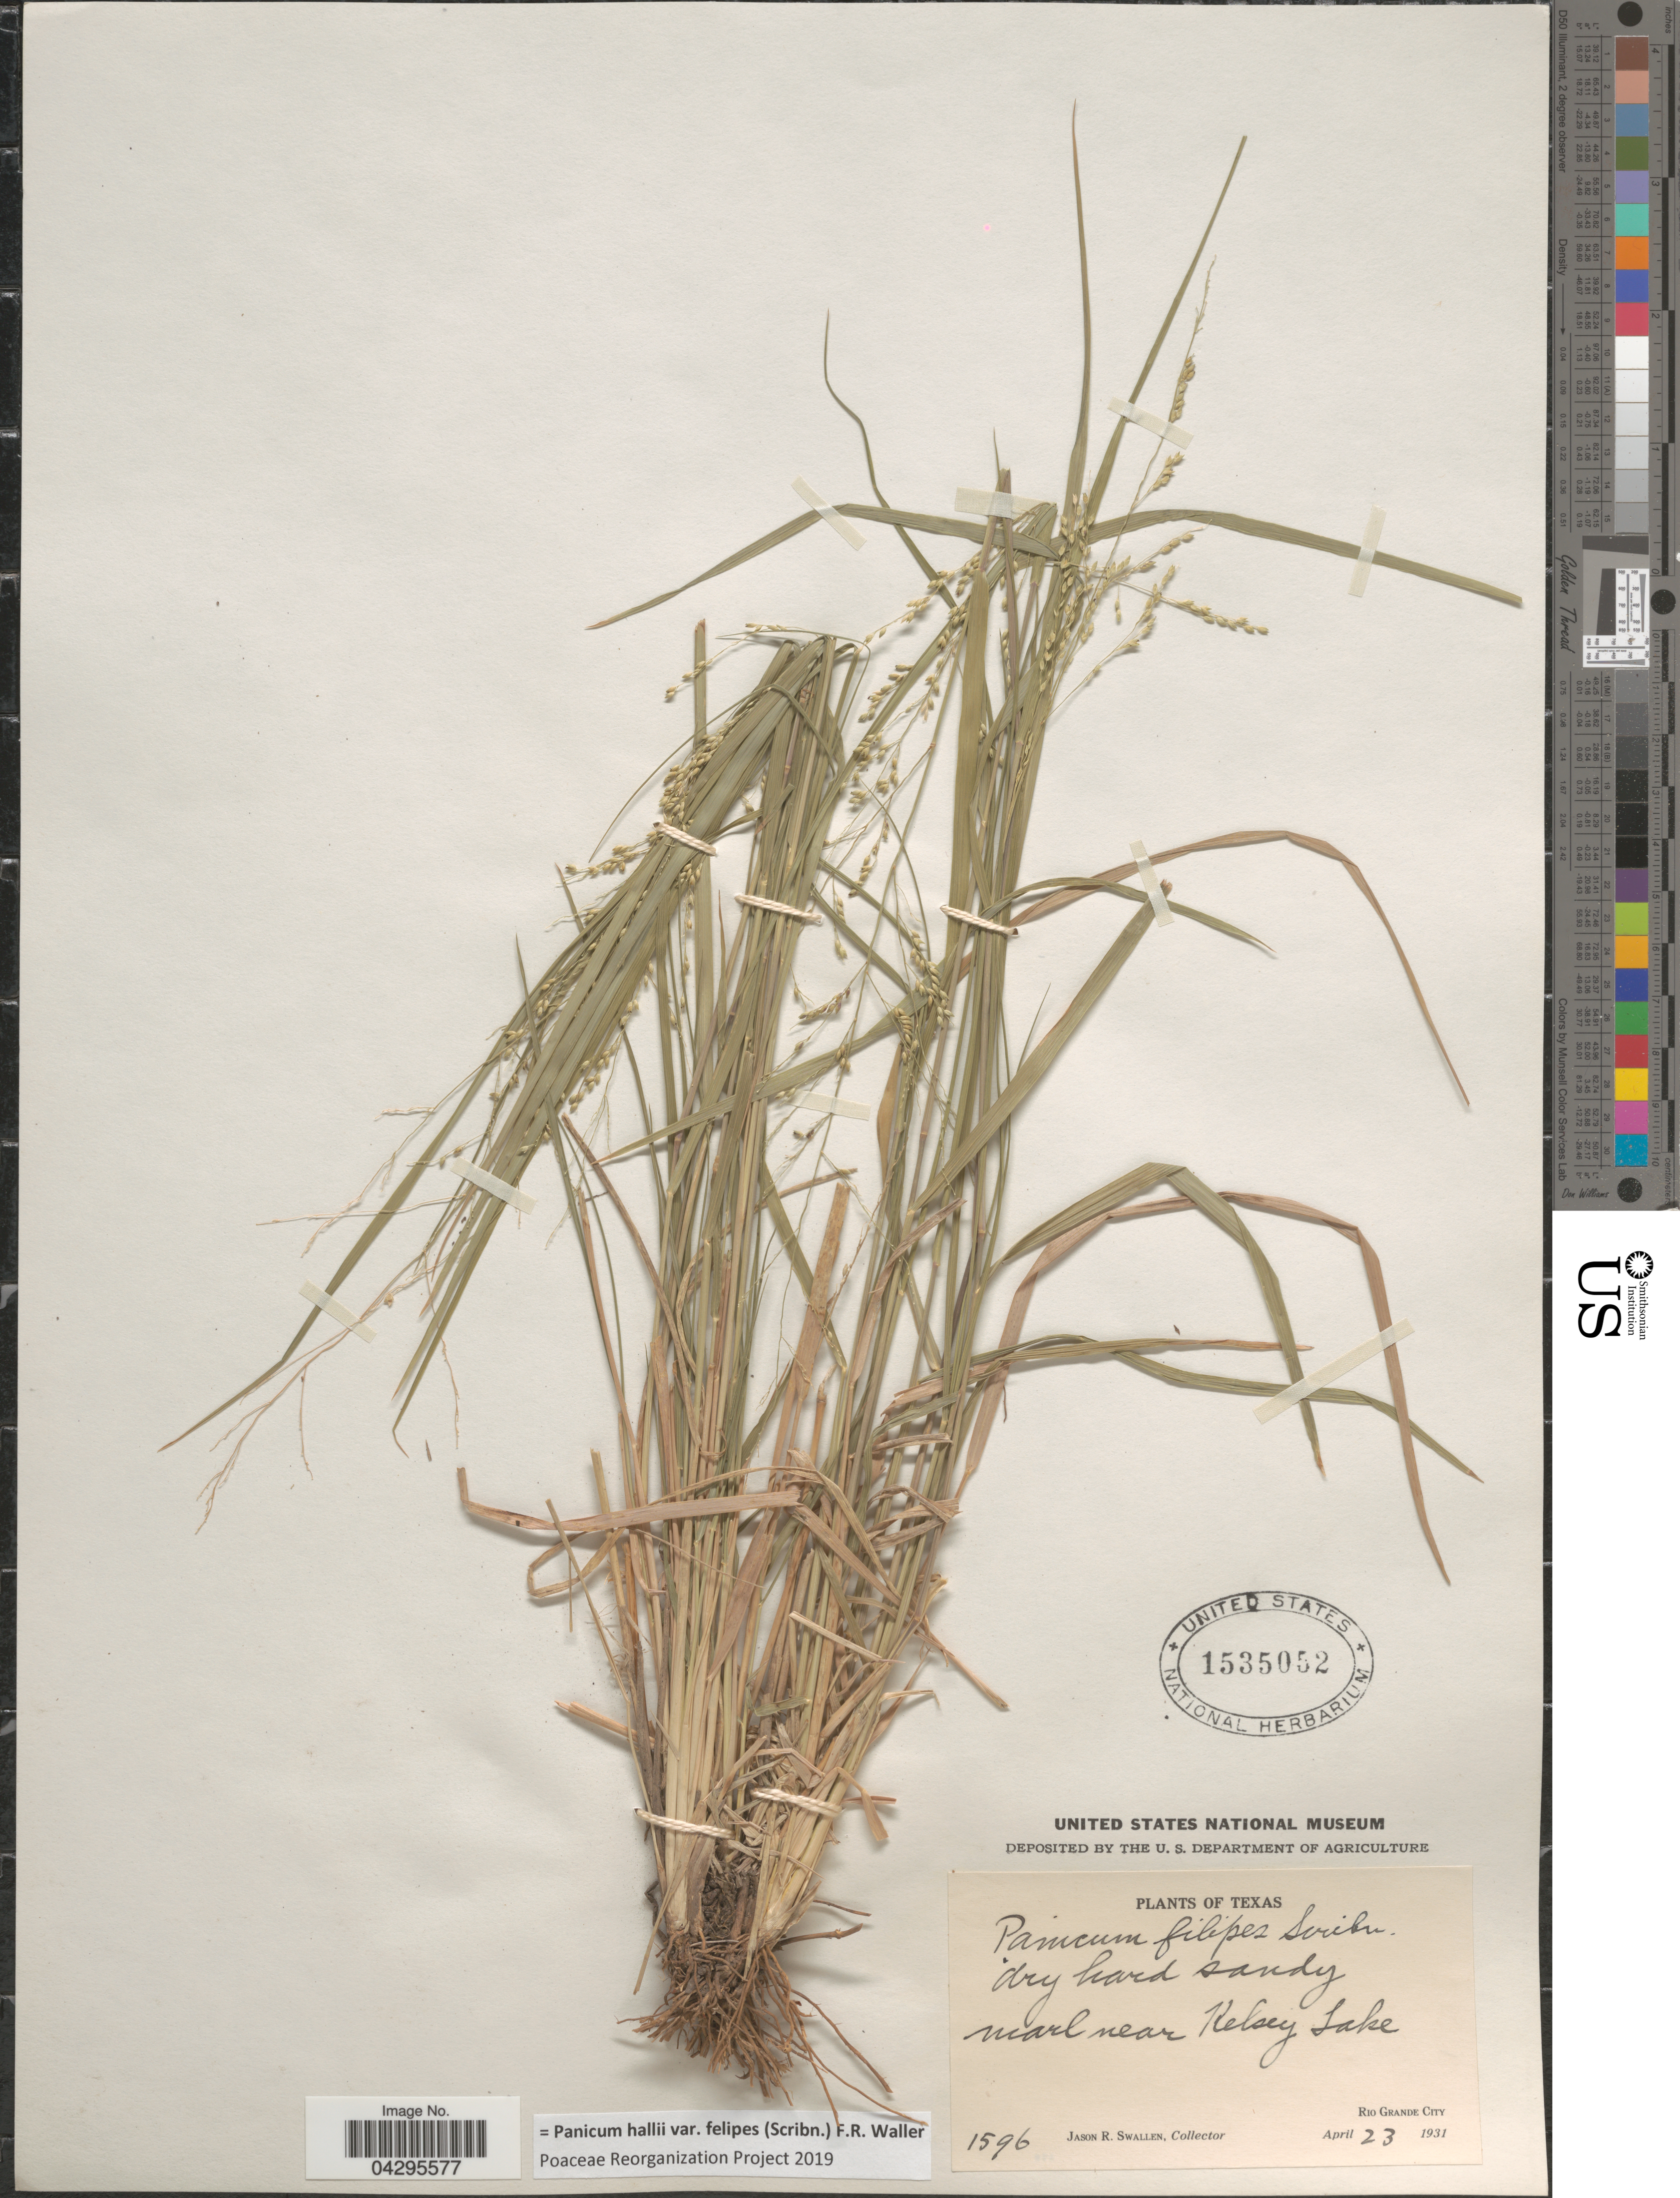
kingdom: Plantae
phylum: Tracheophyta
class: Liliopsida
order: Poales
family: Poaceae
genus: Panicum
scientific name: Panicum hallii var. felipes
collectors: J. R. Swallen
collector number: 1596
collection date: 1931-04-23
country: United States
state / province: Texas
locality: Dry hard sandy marl near Kelsey Lake. Rio Grande City.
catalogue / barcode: US 1535052